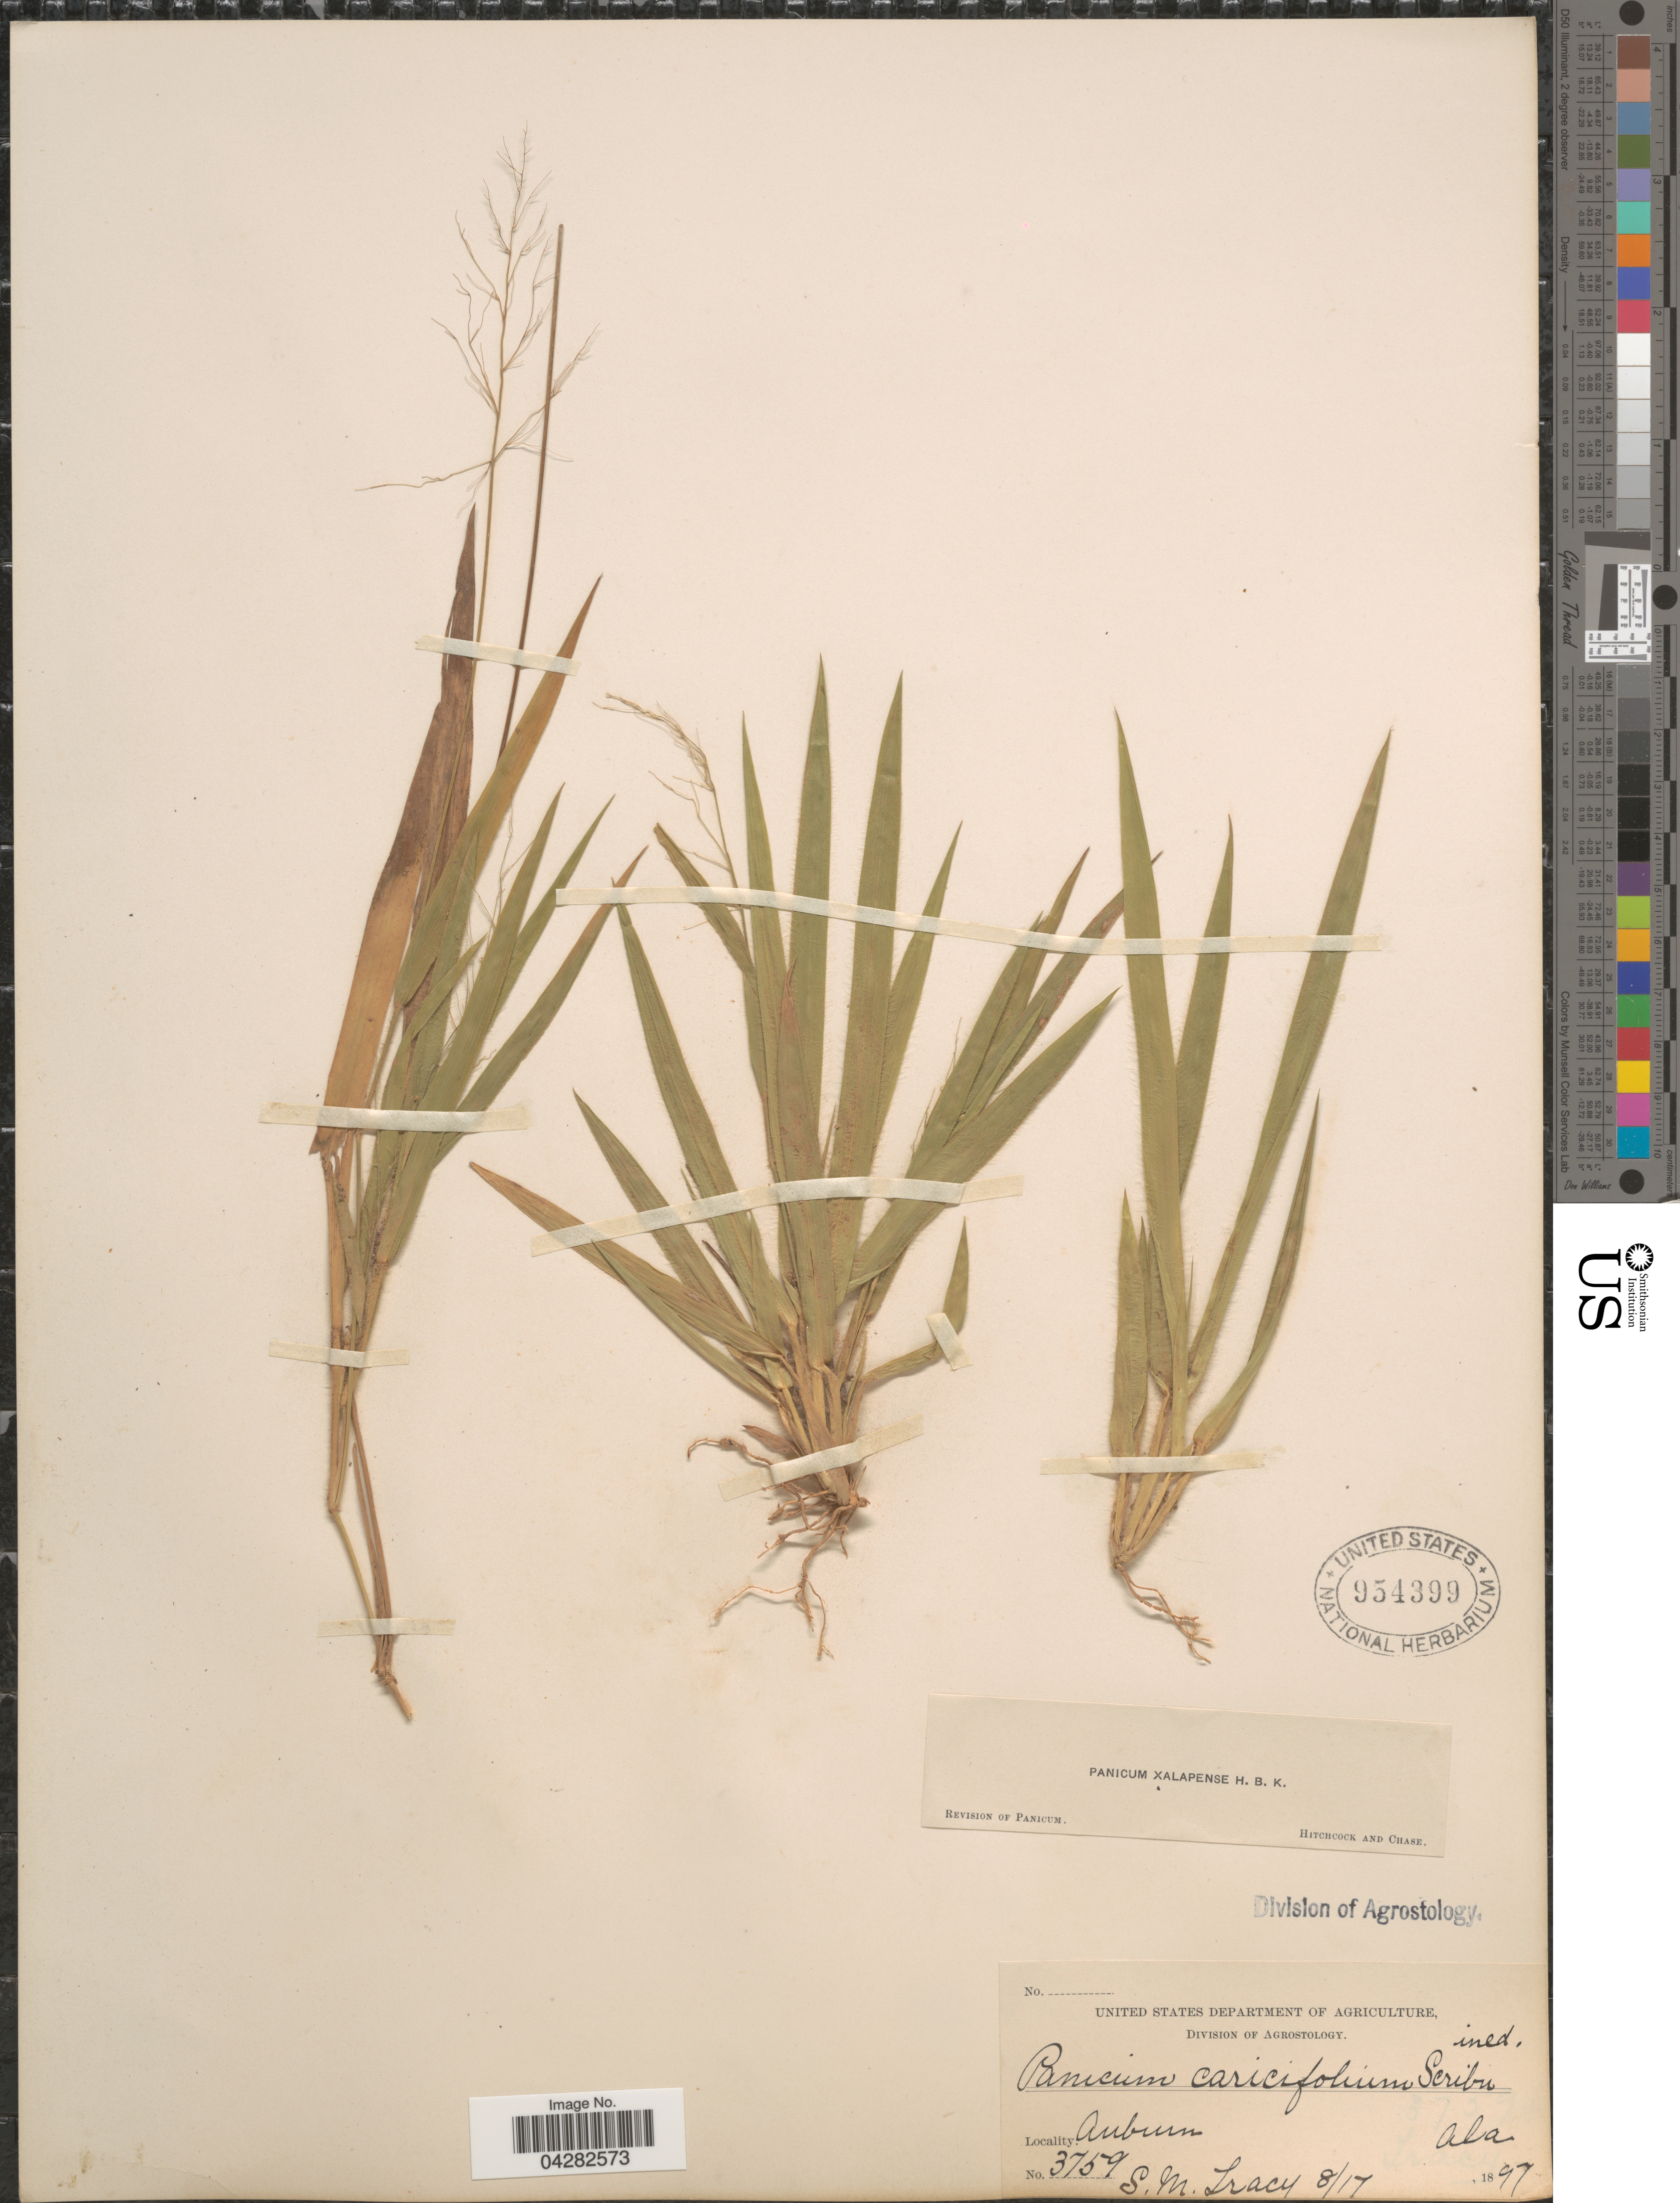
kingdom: Plantae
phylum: Tracheophyta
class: Liliopsida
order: Poales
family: Poaceae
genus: Dichanthelium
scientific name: Dichanthelium laxiflorum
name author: (Lam.) Gould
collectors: S. M. Tracy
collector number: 3759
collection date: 1897-08-17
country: United States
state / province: Alabama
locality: Auburn.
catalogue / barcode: US 954399